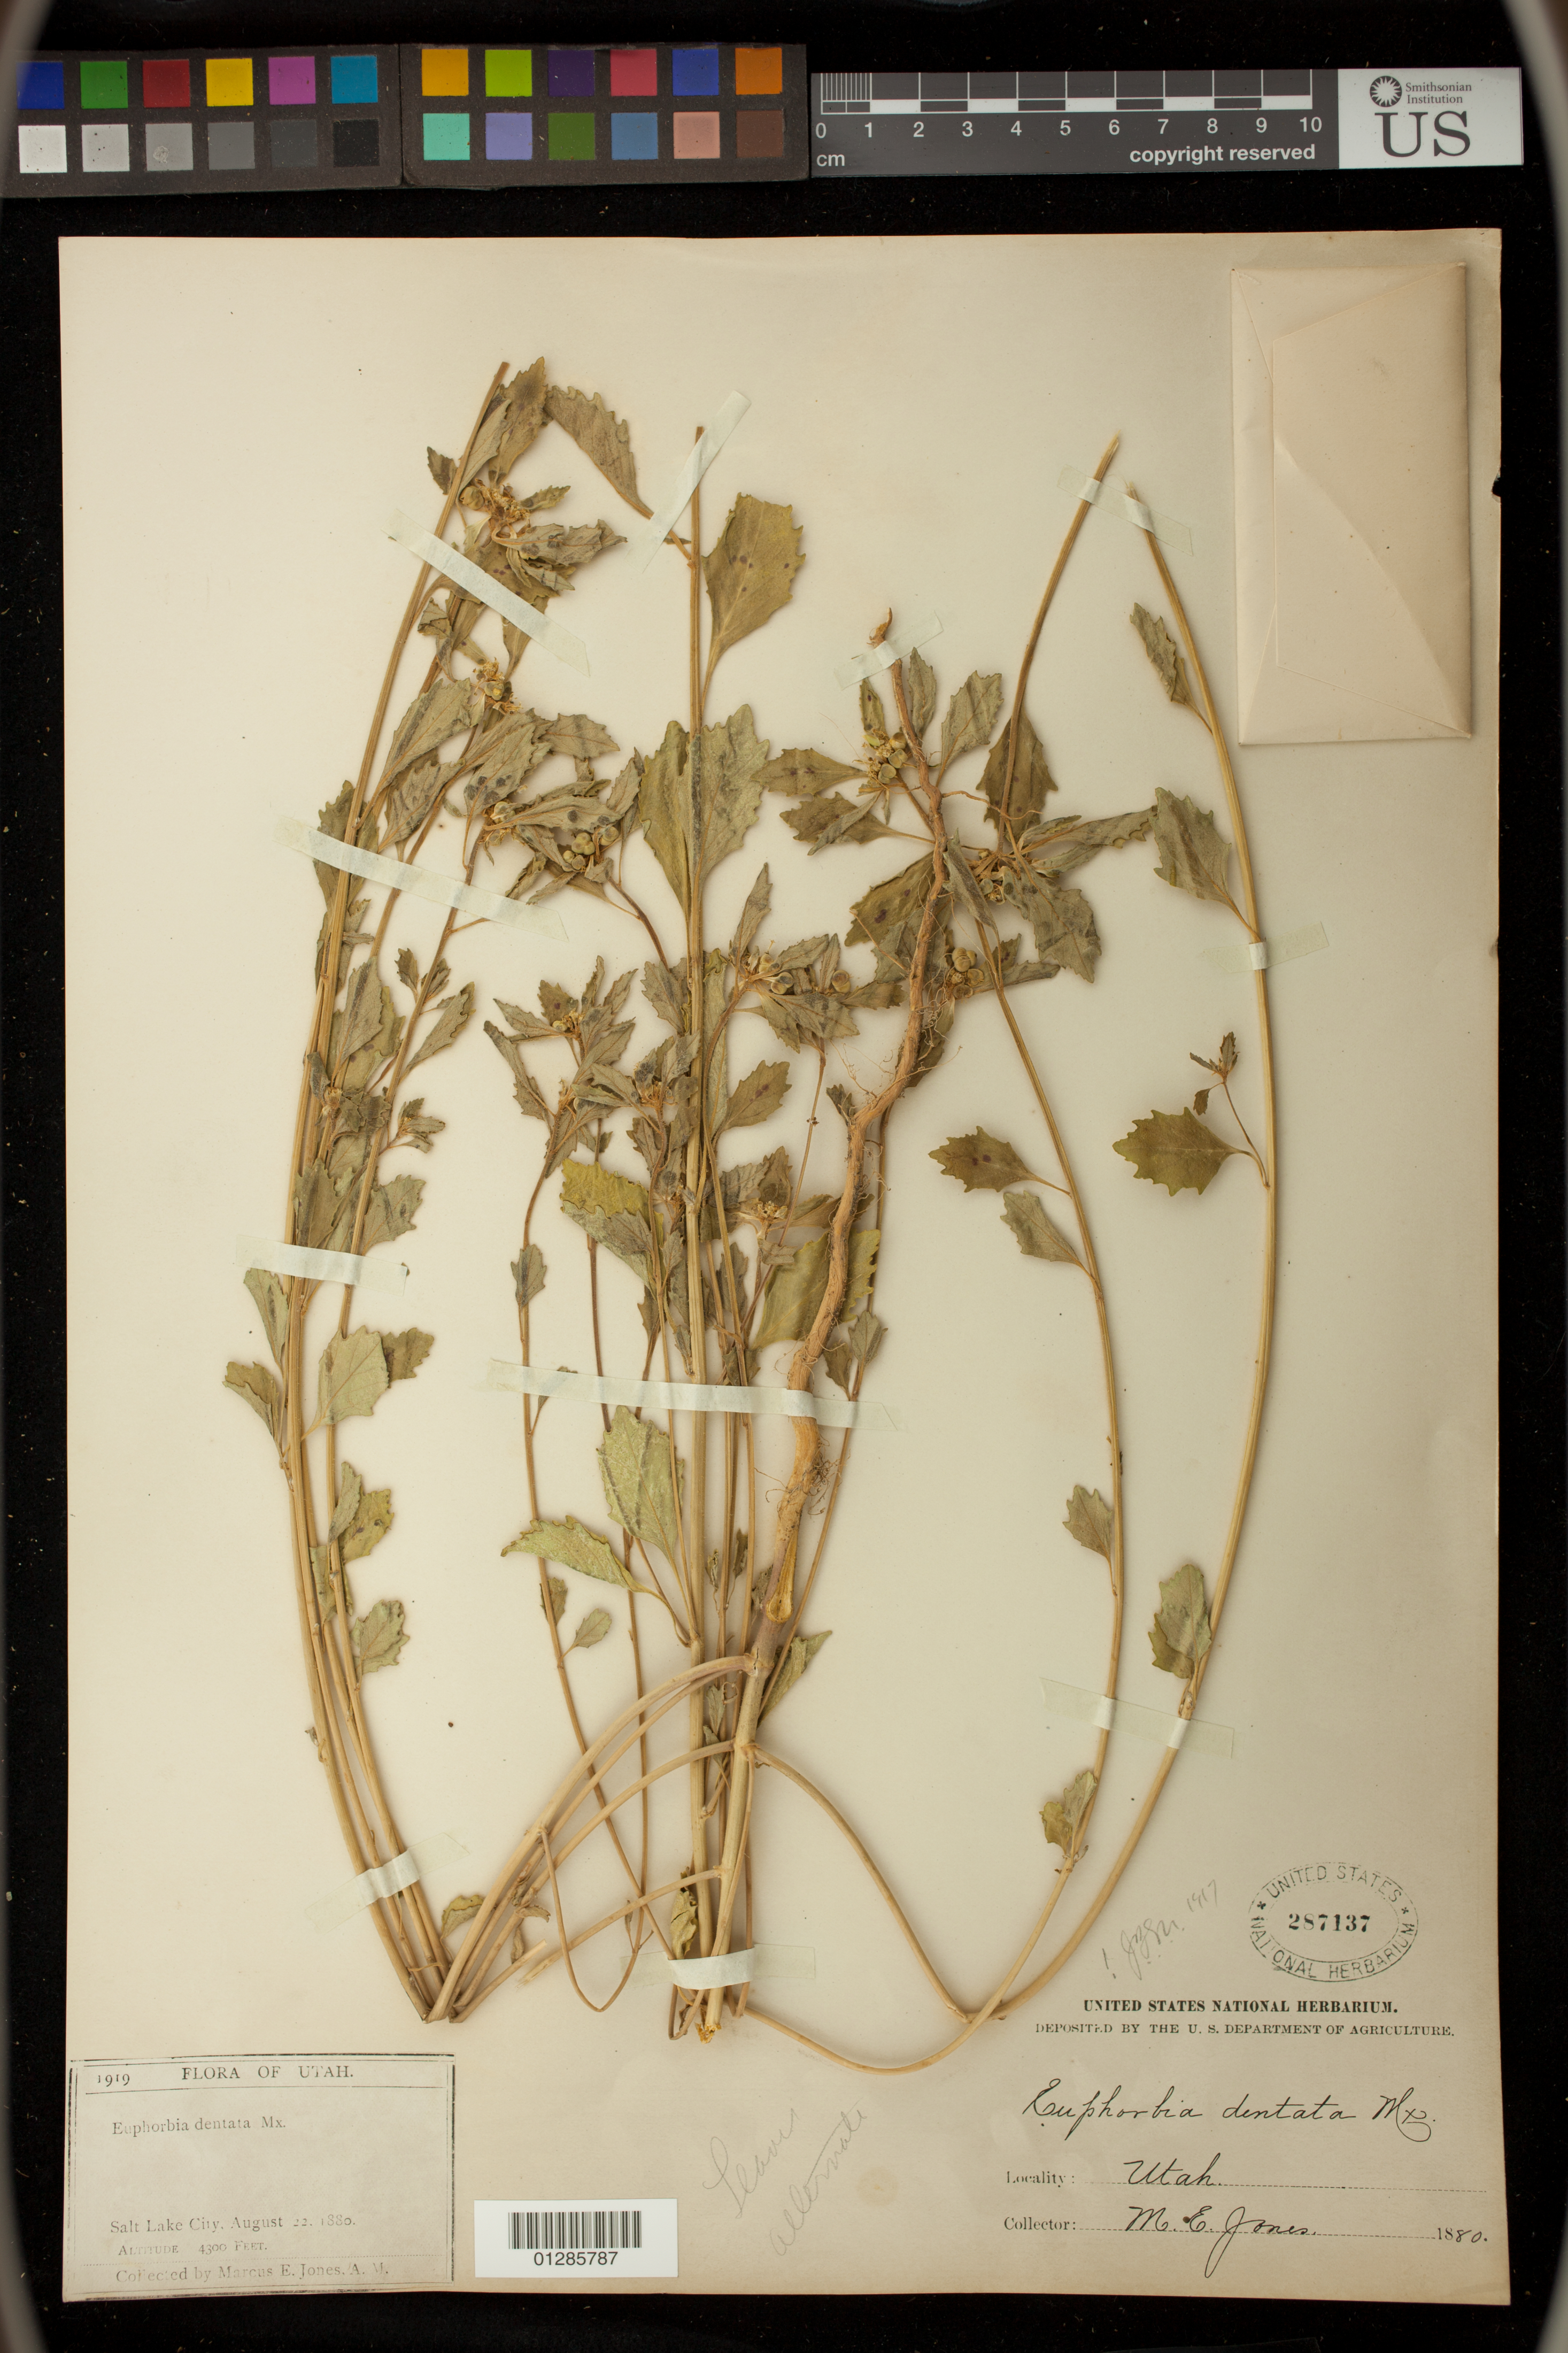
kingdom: Plantae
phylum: Tracheophyta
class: Magnoliopsida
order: Malpighiales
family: Euphorbiaceae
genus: Euphorbia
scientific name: Euphorbia dentata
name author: Michx.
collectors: M. E. Jones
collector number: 1919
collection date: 1880-08-22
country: United States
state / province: Utah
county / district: Salt Lake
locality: Salt Lake City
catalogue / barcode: US 287137